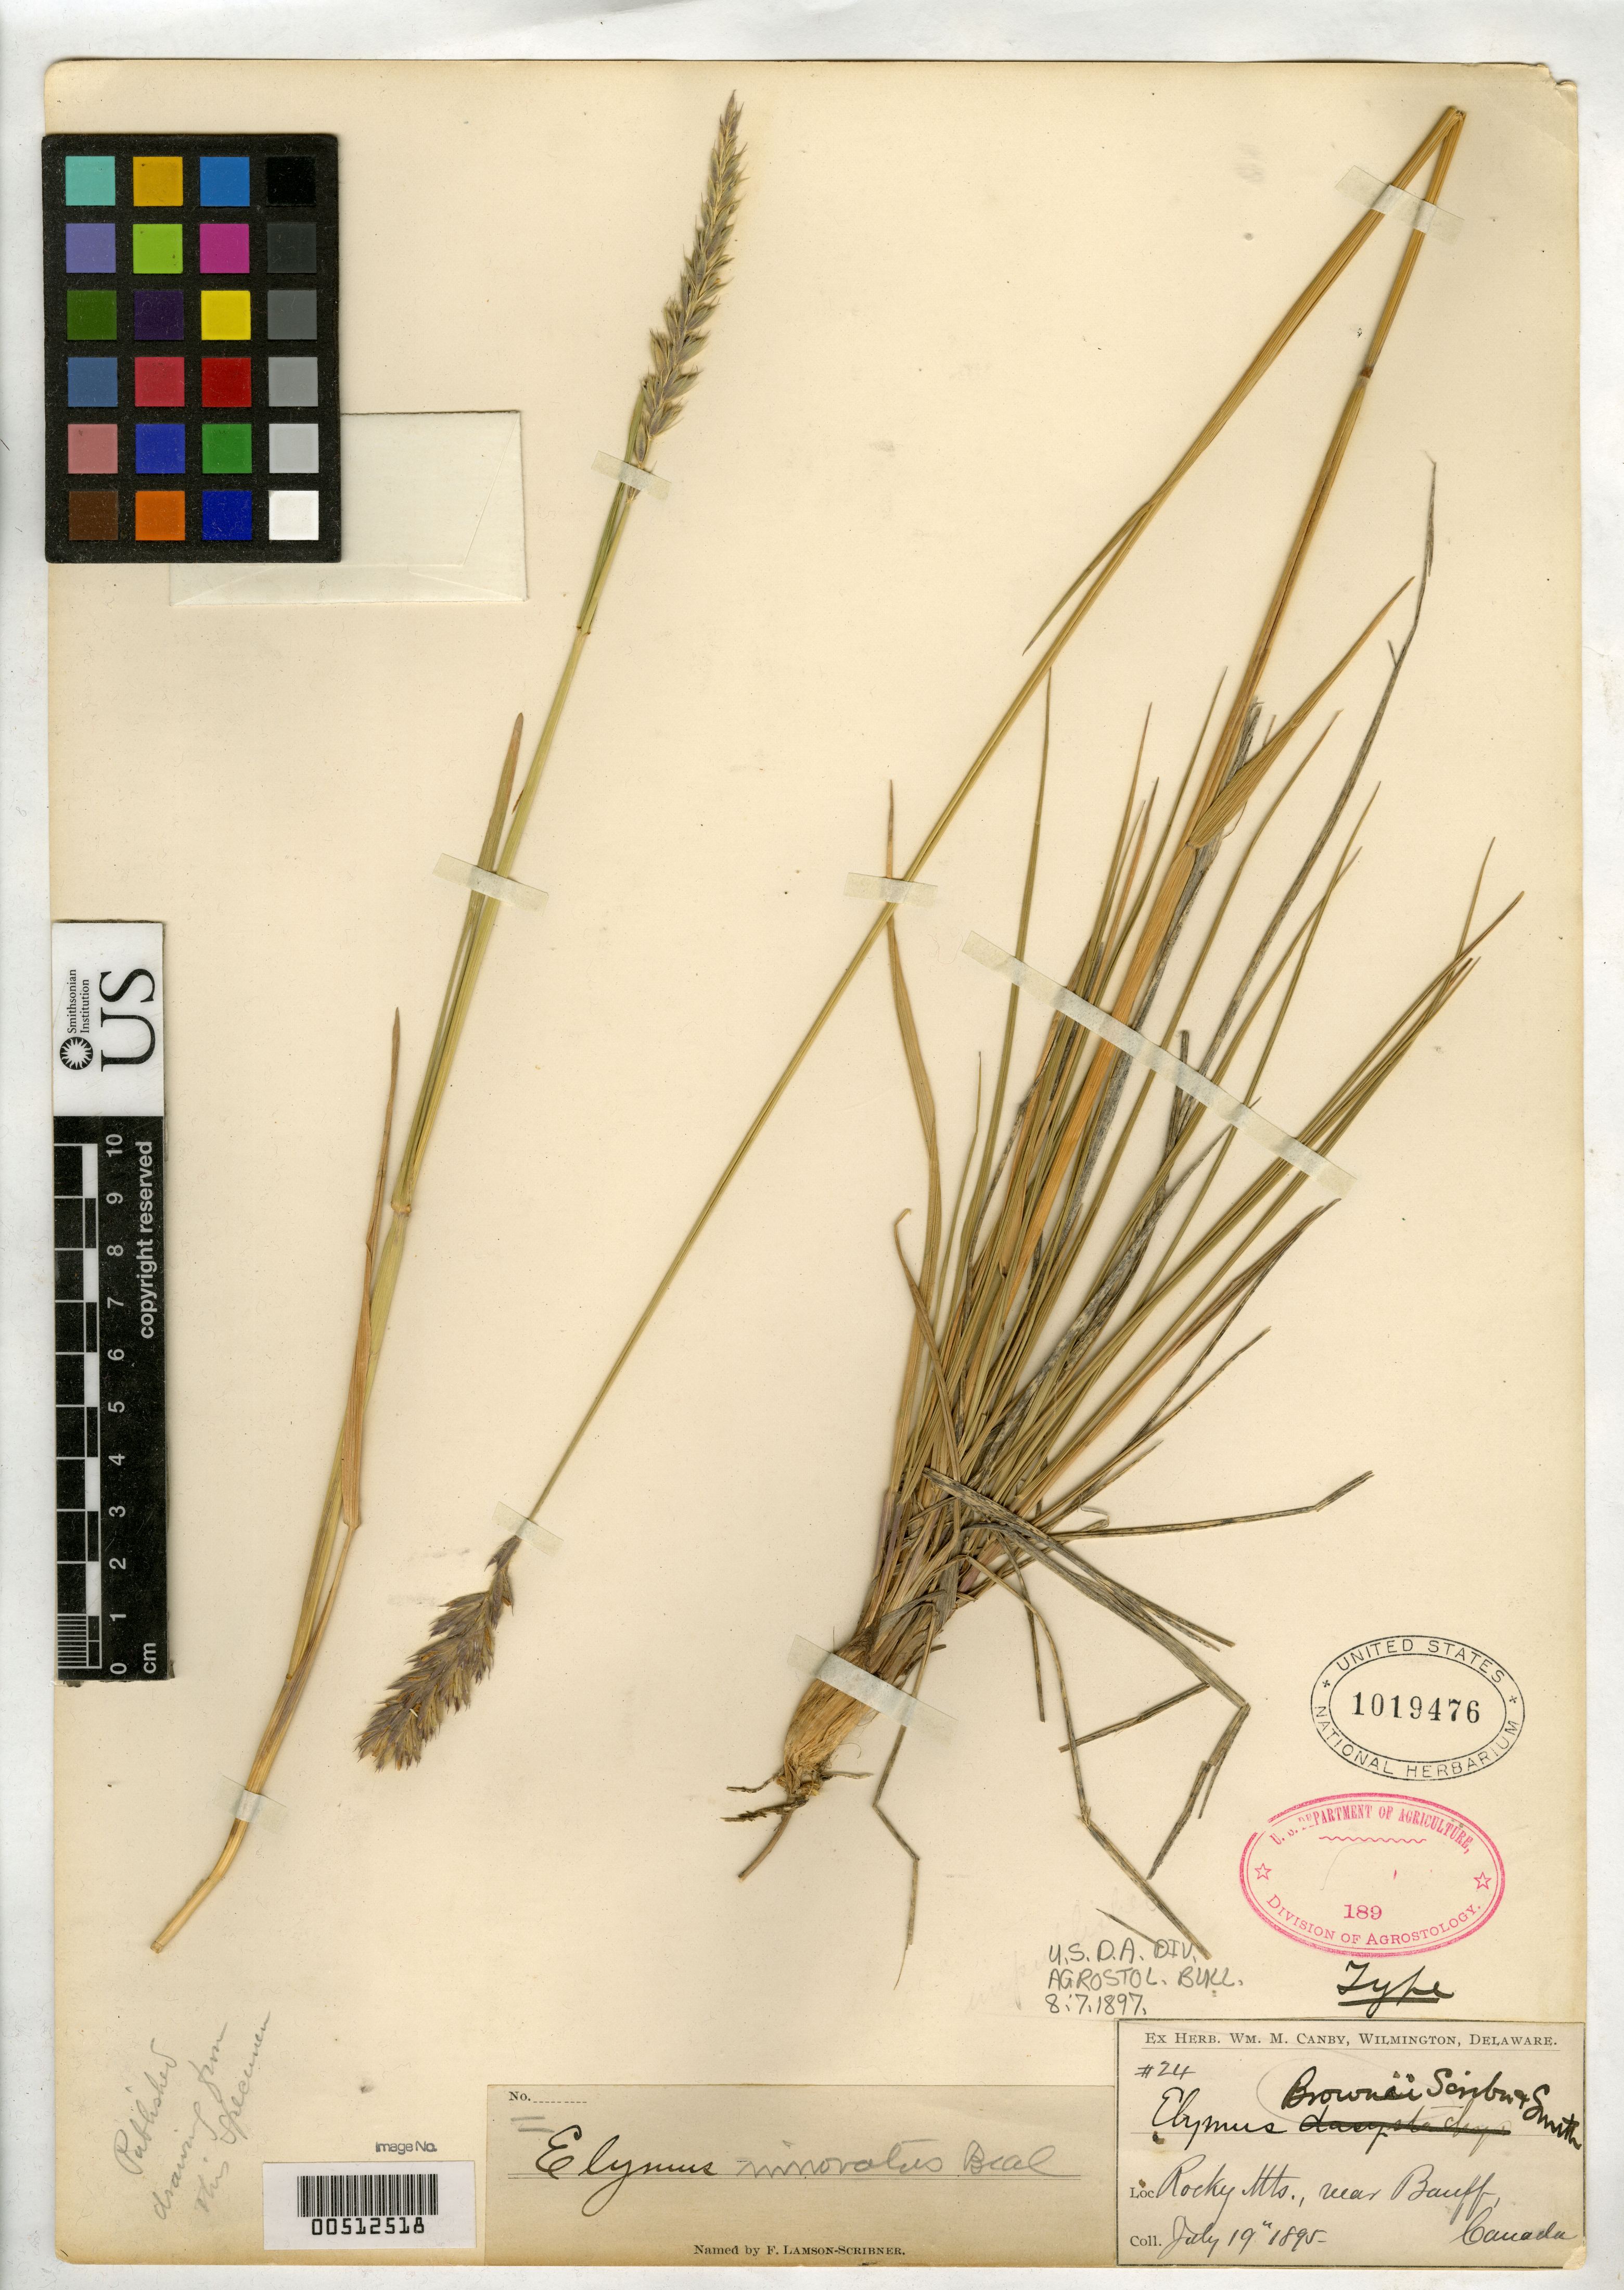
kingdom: Plantae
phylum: Tracheophyta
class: Liliopsida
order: Poales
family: Poaceae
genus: Elymus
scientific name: Elymus brownii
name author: Scribn. & J.G. Sm.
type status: Syntype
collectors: E. Canby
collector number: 24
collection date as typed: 19 Jul 1895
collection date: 1895-07-19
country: Canada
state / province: Alberta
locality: Rocky Mountains, near Banff.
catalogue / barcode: US 1019476